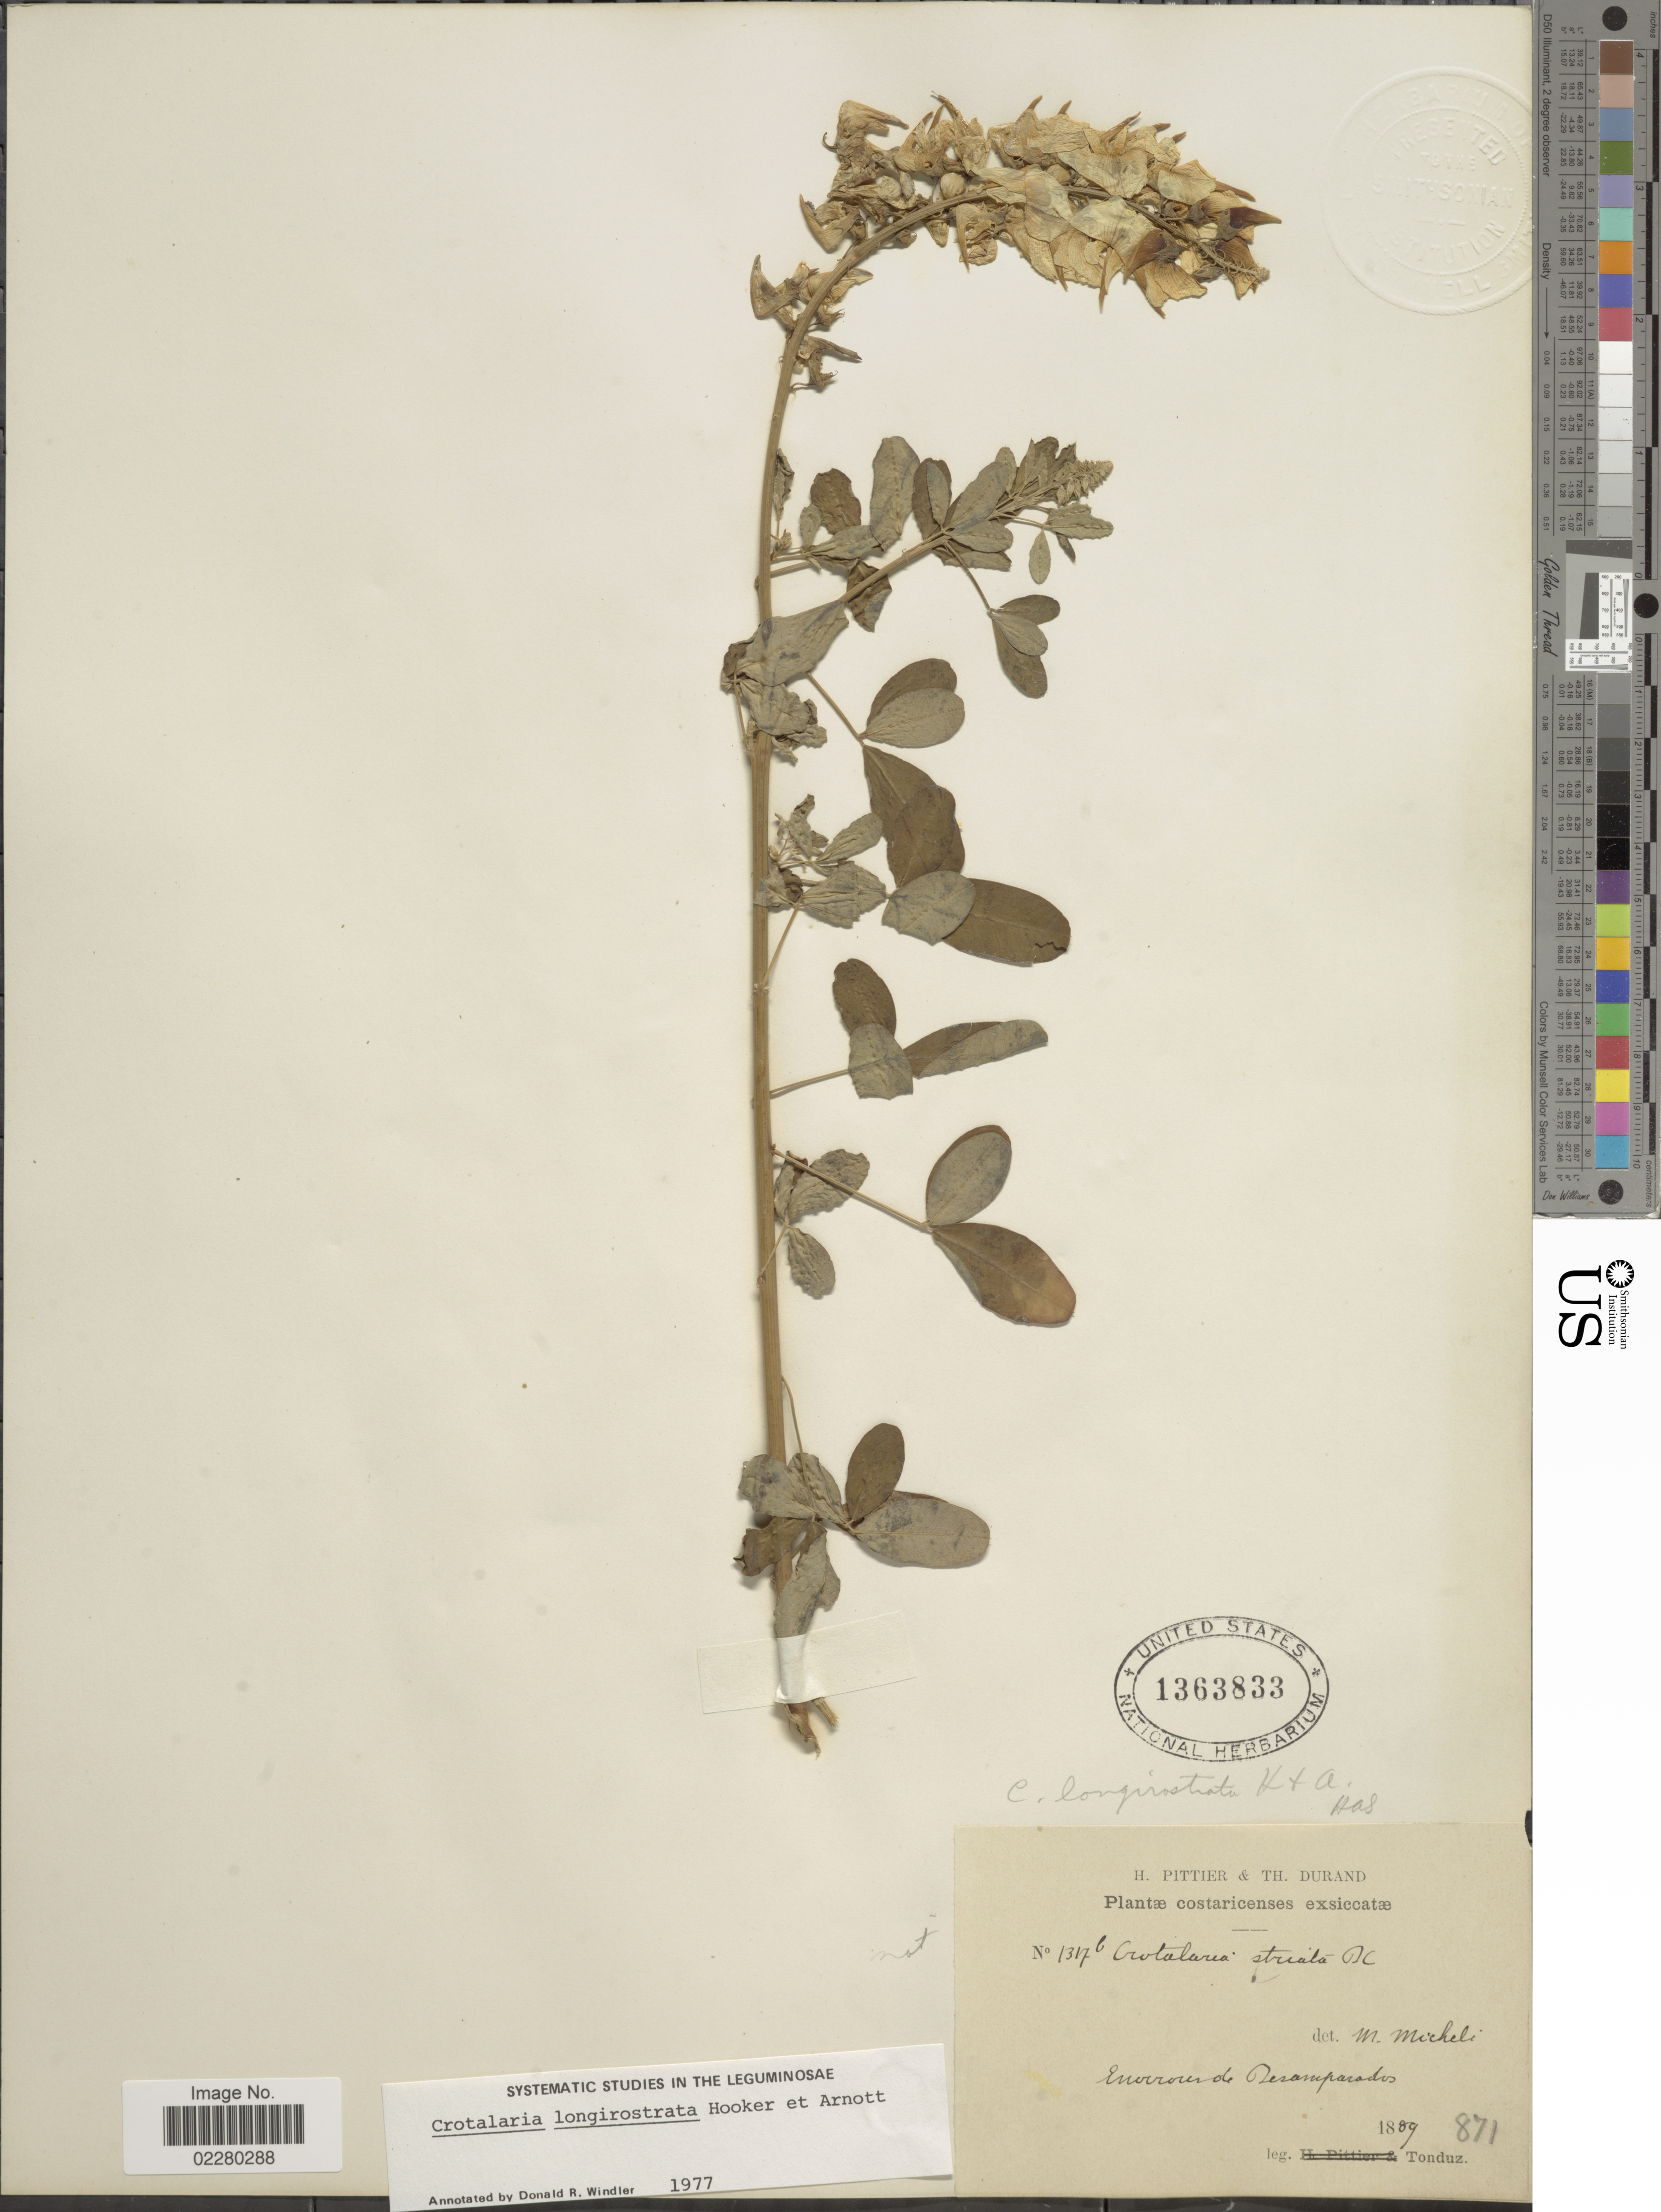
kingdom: Plantae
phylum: Tracheophyta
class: Magnoliopsida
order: Fabales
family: Fabaceae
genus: Crotalaria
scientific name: Crotalaria longirostrata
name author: Hook. & Arn.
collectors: A. Tonduz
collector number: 1317b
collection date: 1889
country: Costa Rica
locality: Environs de Desamparados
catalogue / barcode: US 1363833